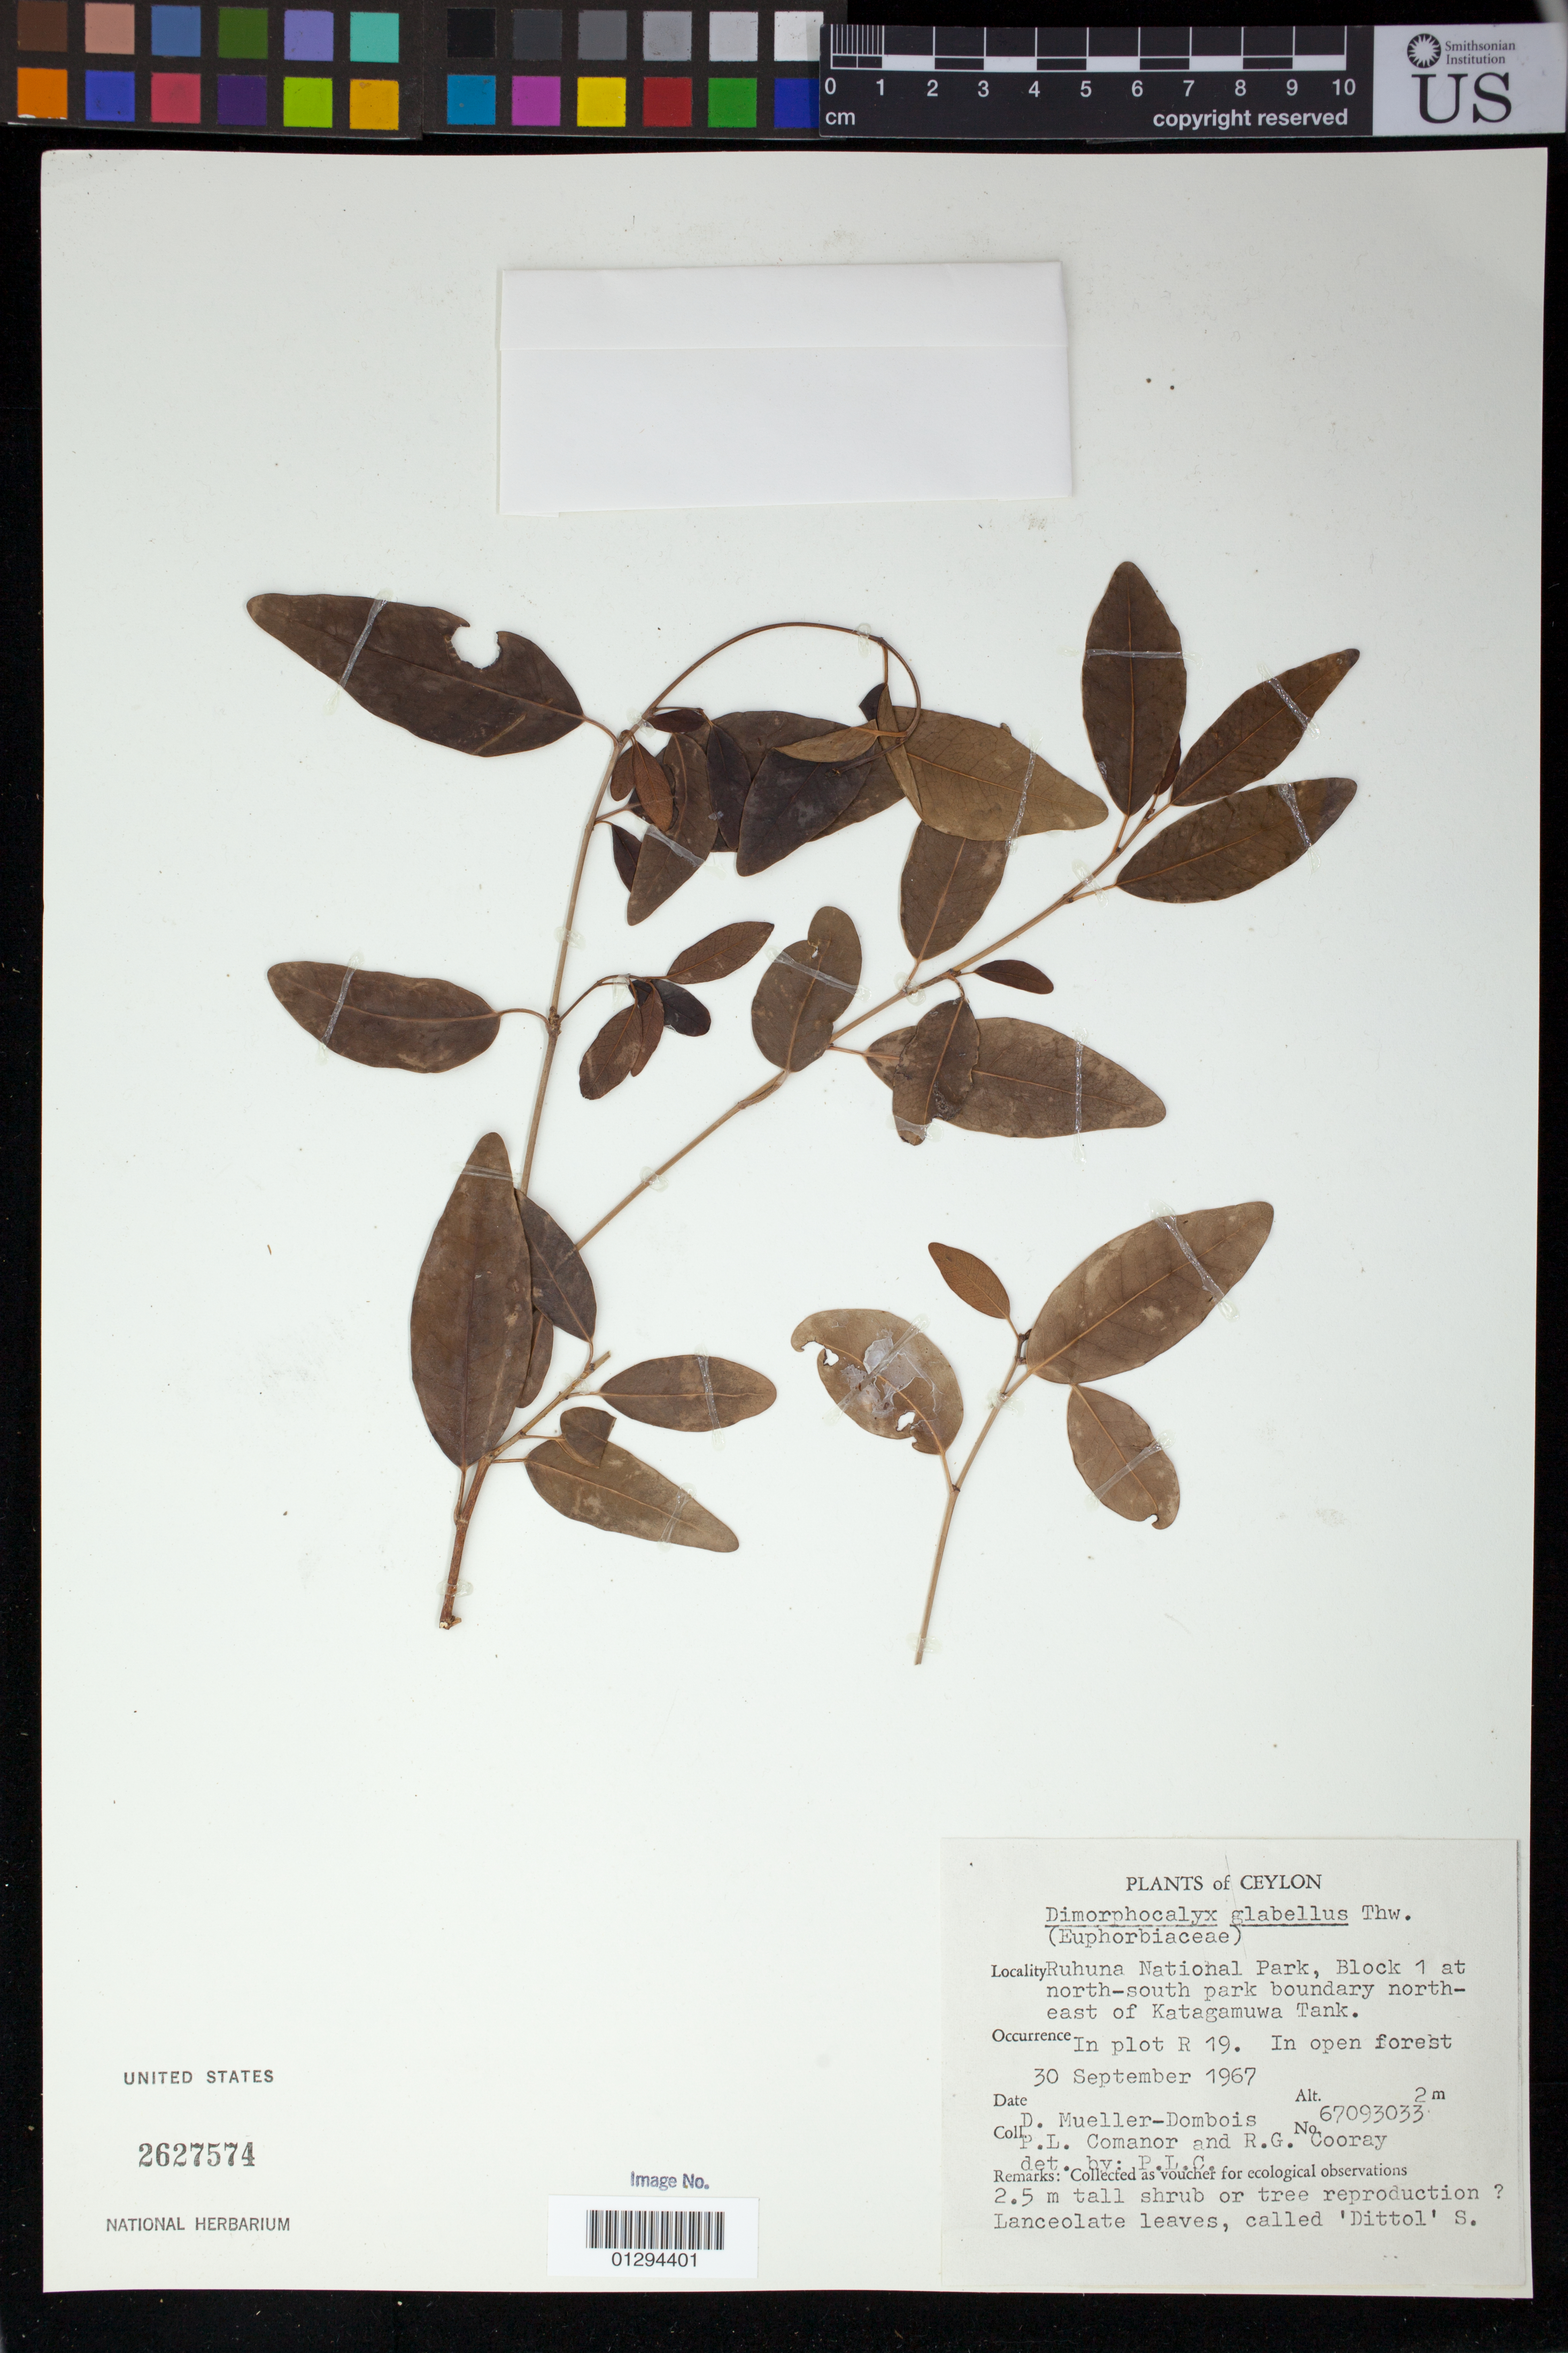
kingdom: Plantae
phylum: Tracheophyta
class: Magnoliopsida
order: Malpighiales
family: Euphorbiaceae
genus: Dimorphocalyx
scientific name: Dimorphocalyx glabellus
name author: Thwaites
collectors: D. Mueller-Dombois, P. Comanor & R. Cooray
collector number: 67093033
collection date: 1967-09-30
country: Sri Lanka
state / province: Southern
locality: Ruhuna National Park, Block 1 at north-south park boundary north-east of Katagamuwa Tank.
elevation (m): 2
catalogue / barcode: US 2627574